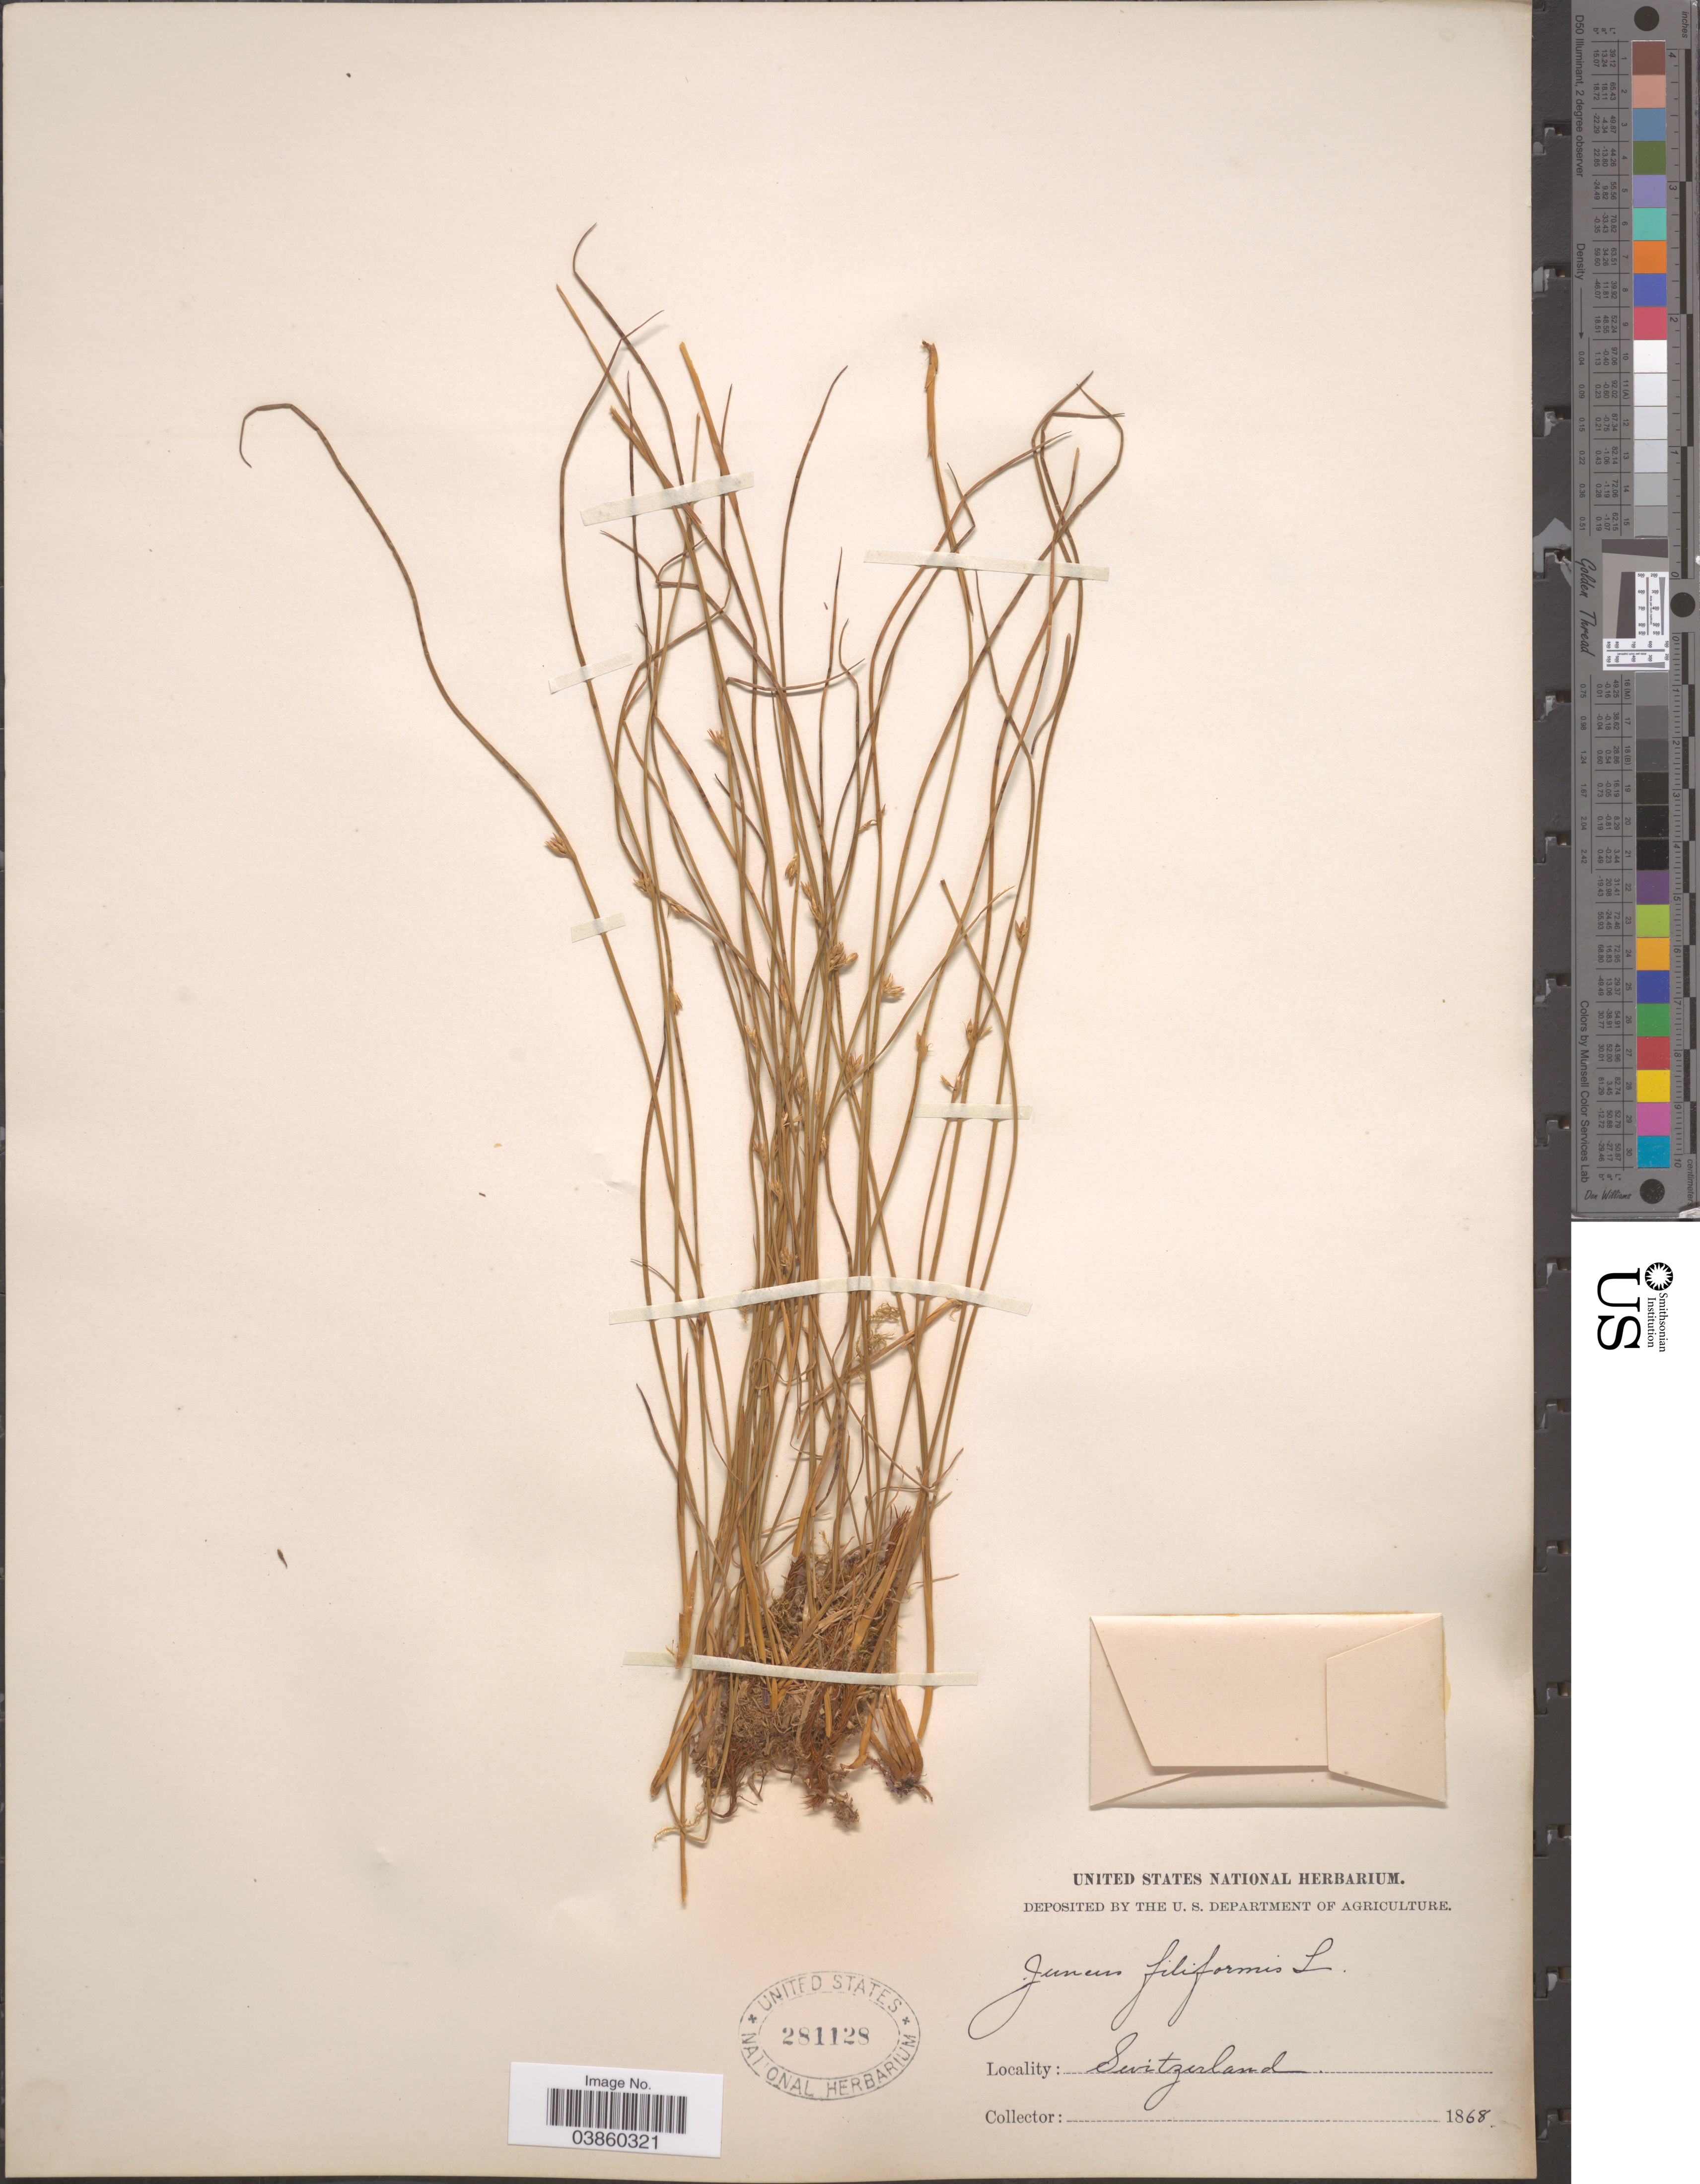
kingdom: Plantae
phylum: Tracheophyta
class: Liliopsida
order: Poales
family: Juncaceae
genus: Juncus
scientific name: Juncus filiformis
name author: L.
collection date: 1868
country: Switzerland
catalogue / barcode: US 281128